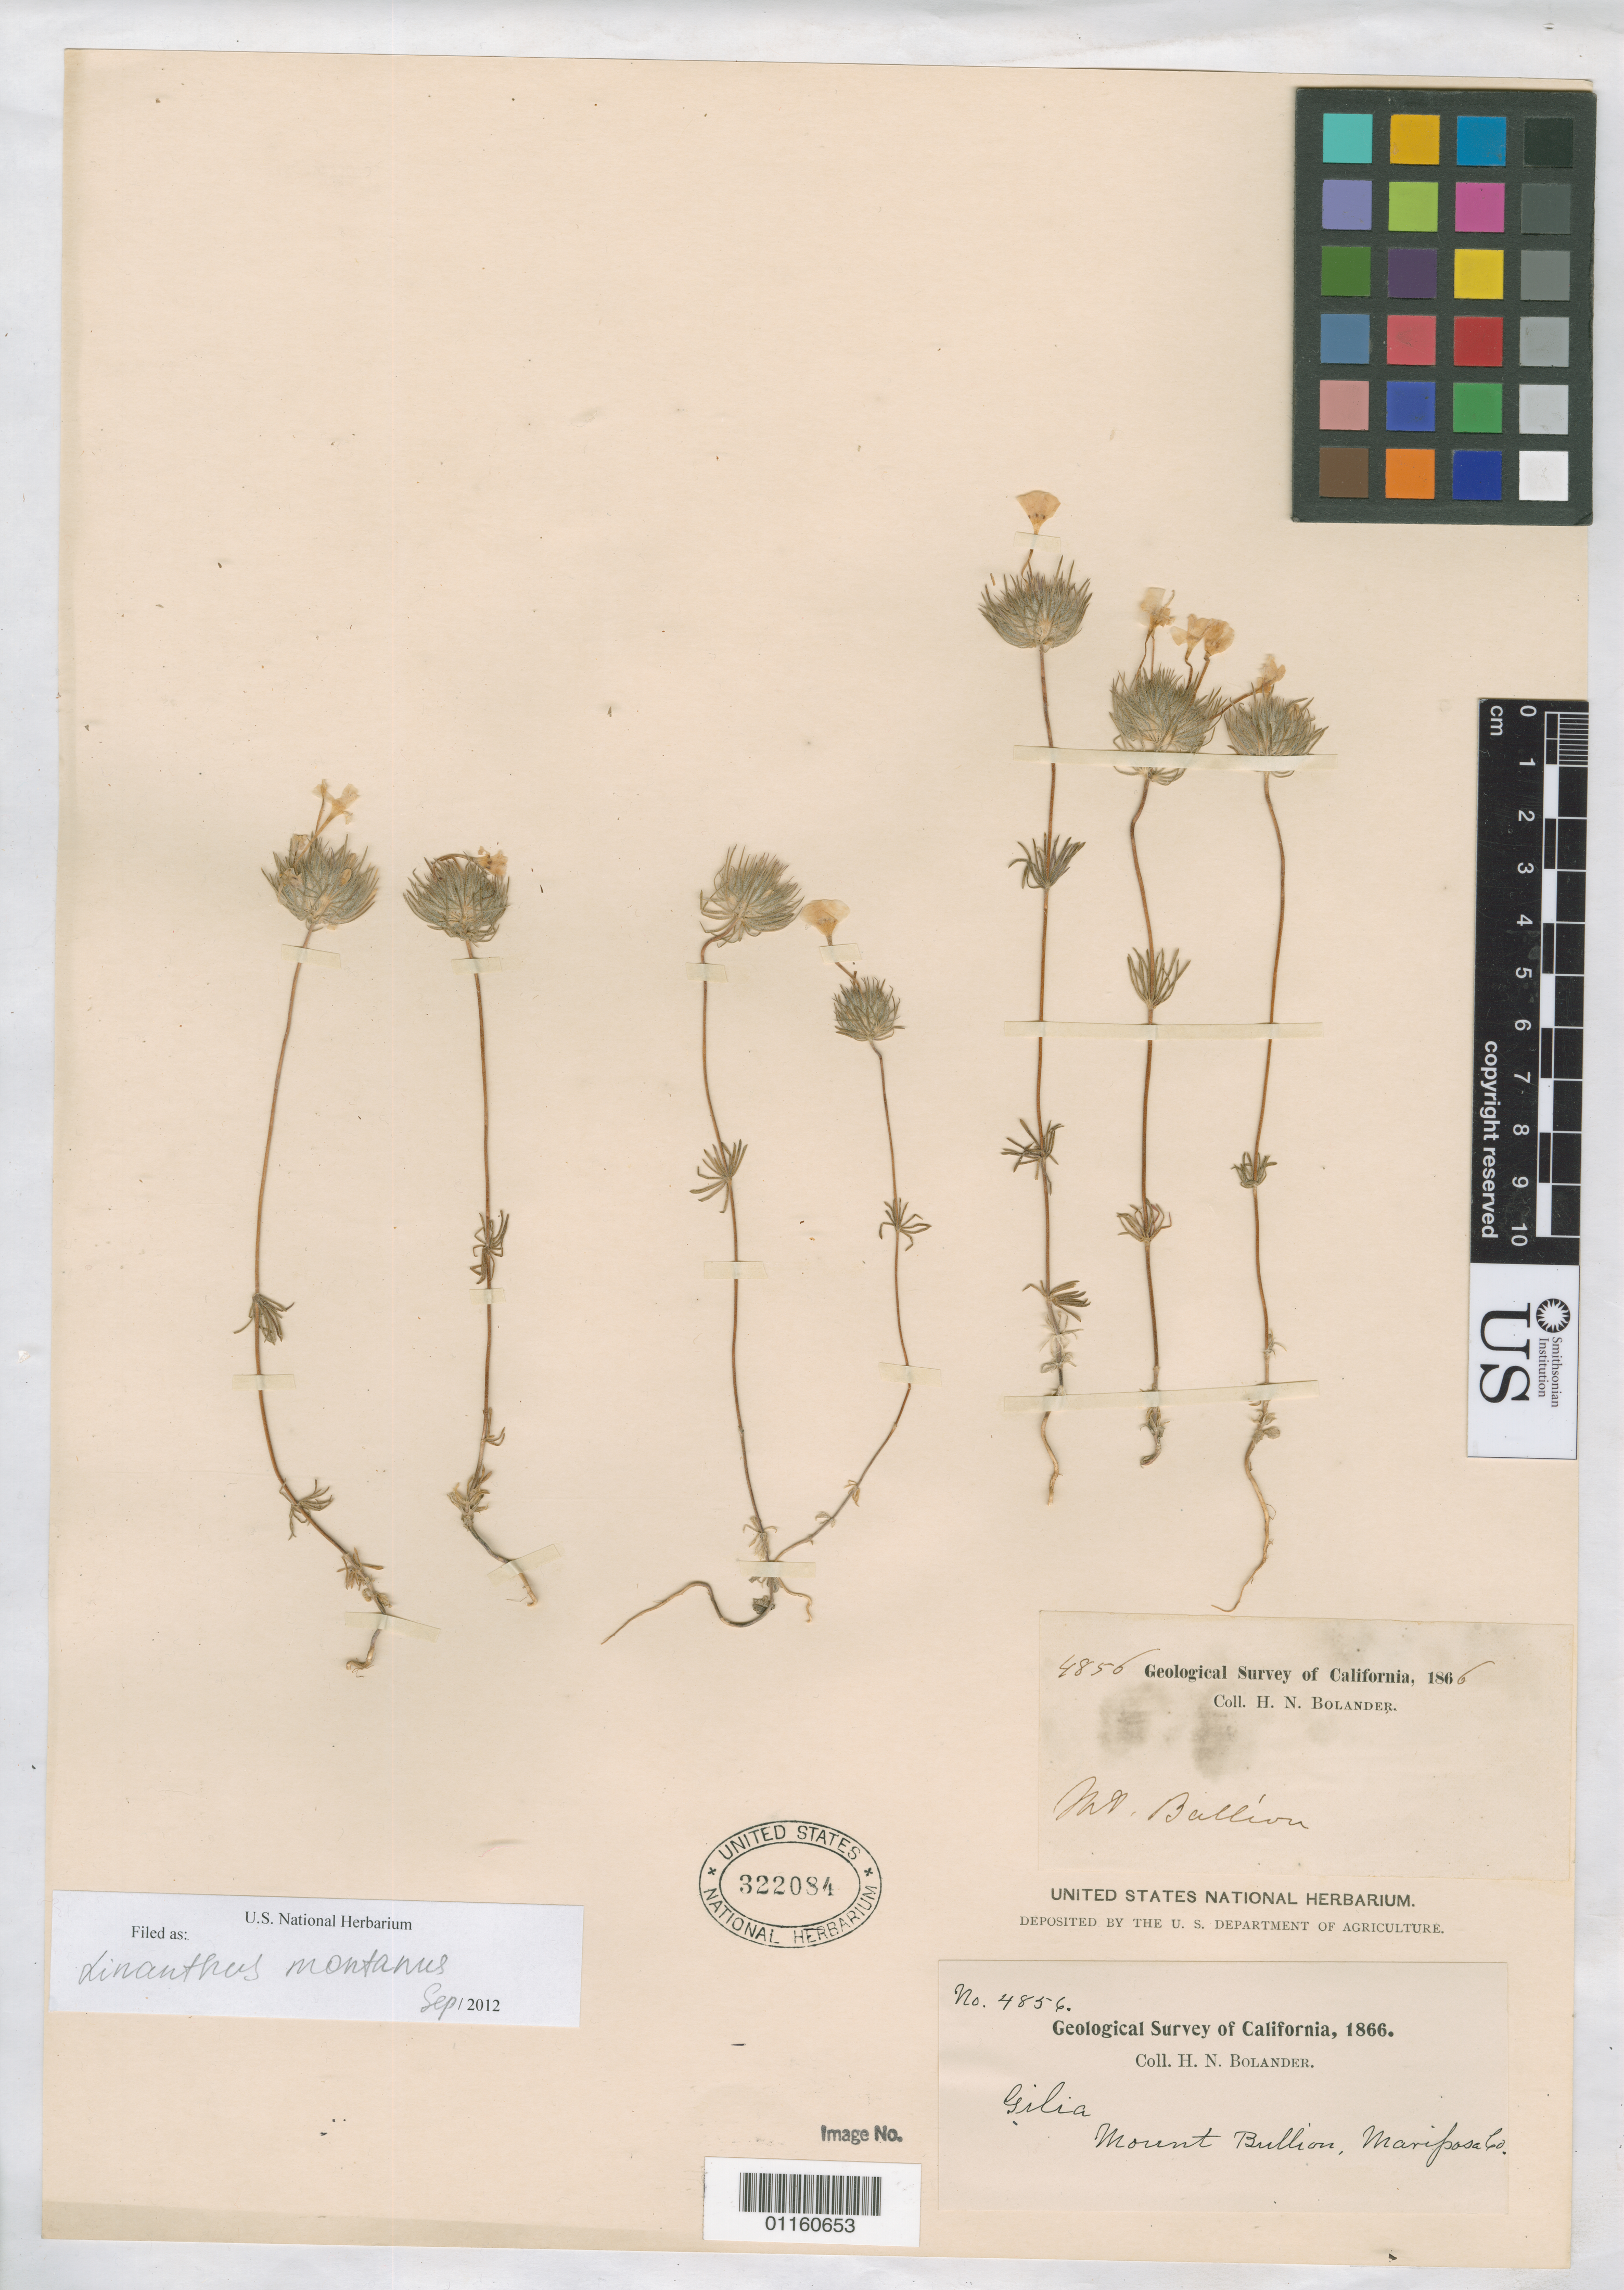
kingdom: Plantae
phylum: Tracheophyta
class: Magnoliopsida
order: Ericales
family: Polemoniaceae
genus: Leptosiphon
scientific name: Leptosiphon montanus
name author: (Greene) J.M. Porter & L.A. Johnson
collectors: H. Bolander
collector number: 4856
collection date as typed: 1866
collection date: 1866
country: United States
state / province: California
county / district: Mariposa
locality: Mount Bullion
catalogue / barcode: US 322084